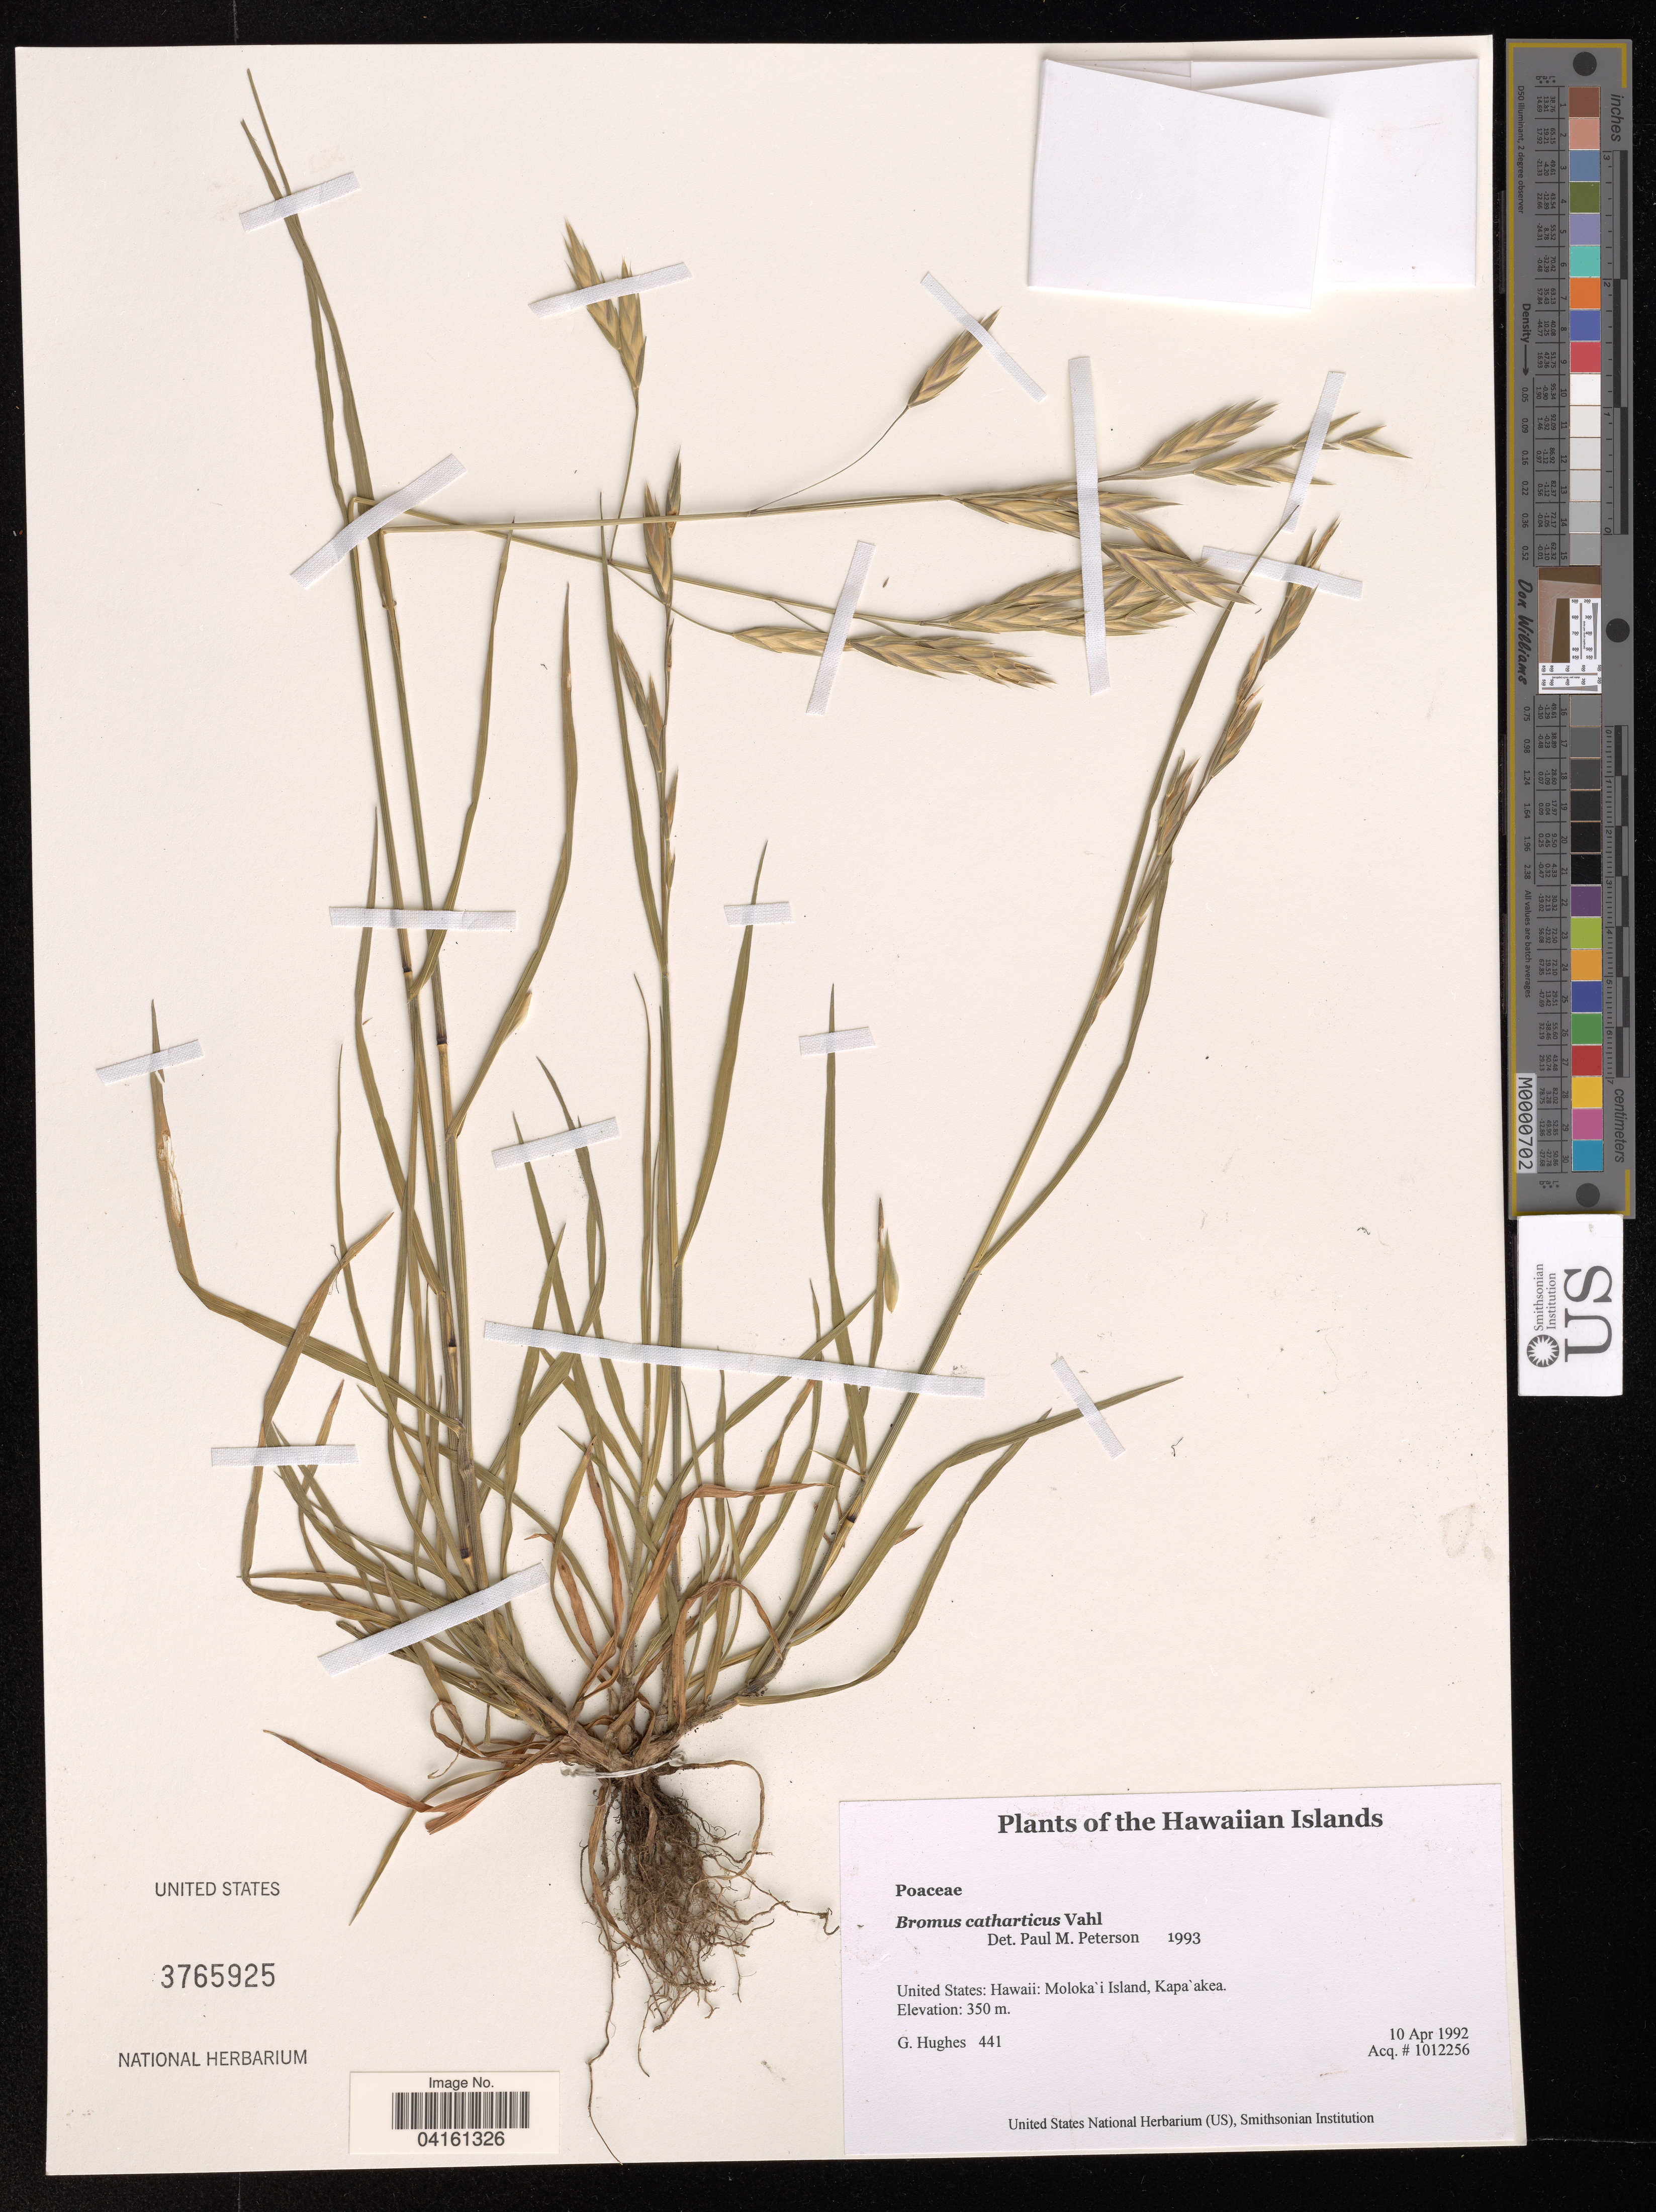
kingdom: Plantae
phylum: Tracheophyta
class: Liliopsida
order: Poales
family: Poaceae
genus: Bromus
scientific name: Bromus catharticus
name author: Vahl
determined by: Peterson, Paul M., (BOT), Smithsonian Institution - National Museum of Natural History (UNITED STATES)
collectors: G. Hughes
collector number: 441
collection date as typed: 4-10-92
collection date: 1992-04-10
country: United States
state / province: Hawaii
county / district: Maui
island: Moloka'i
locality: Kapa'akea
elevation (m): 350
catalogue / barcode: US 3765925